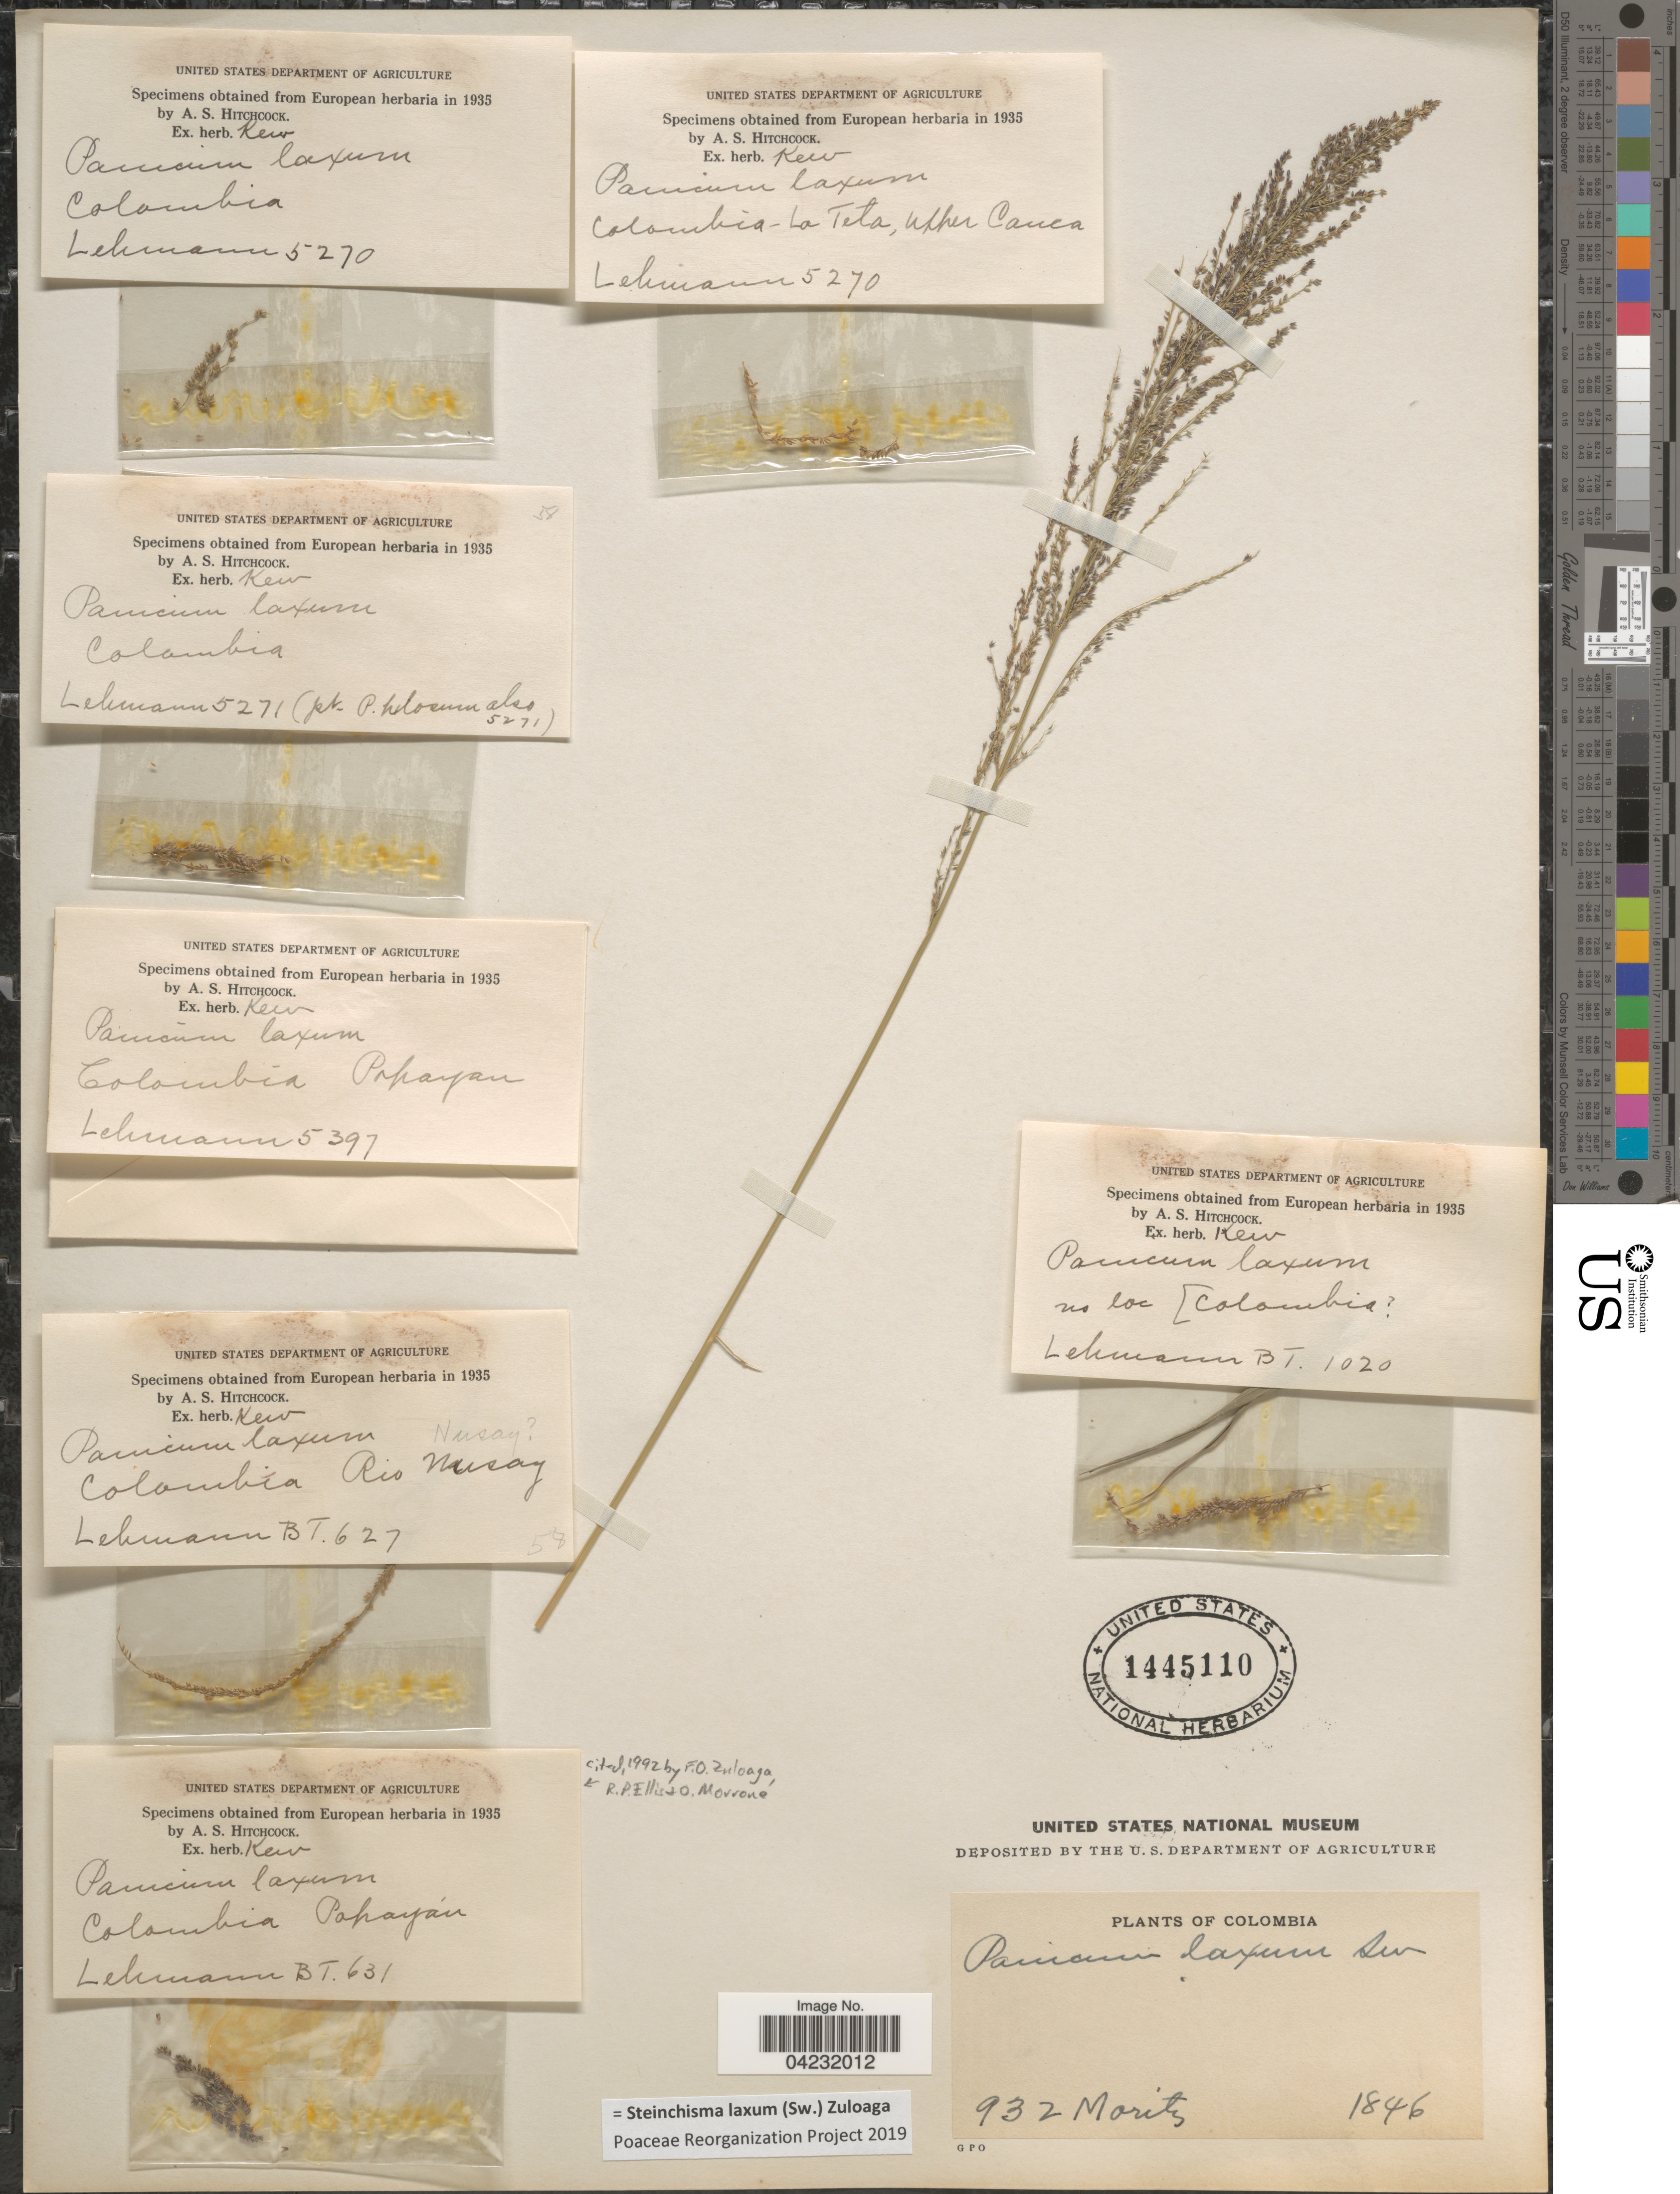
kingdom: Plantae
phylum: Tracheophyta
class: Liliopsida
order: Poales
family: Poaceae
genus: Steinchisma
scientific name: Steinchisma laxum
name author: (Sw.) Zuloaga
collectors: -. Lehmann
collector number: BT. 631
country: Colombia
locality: Popayán.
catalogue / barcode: US 1445110-6